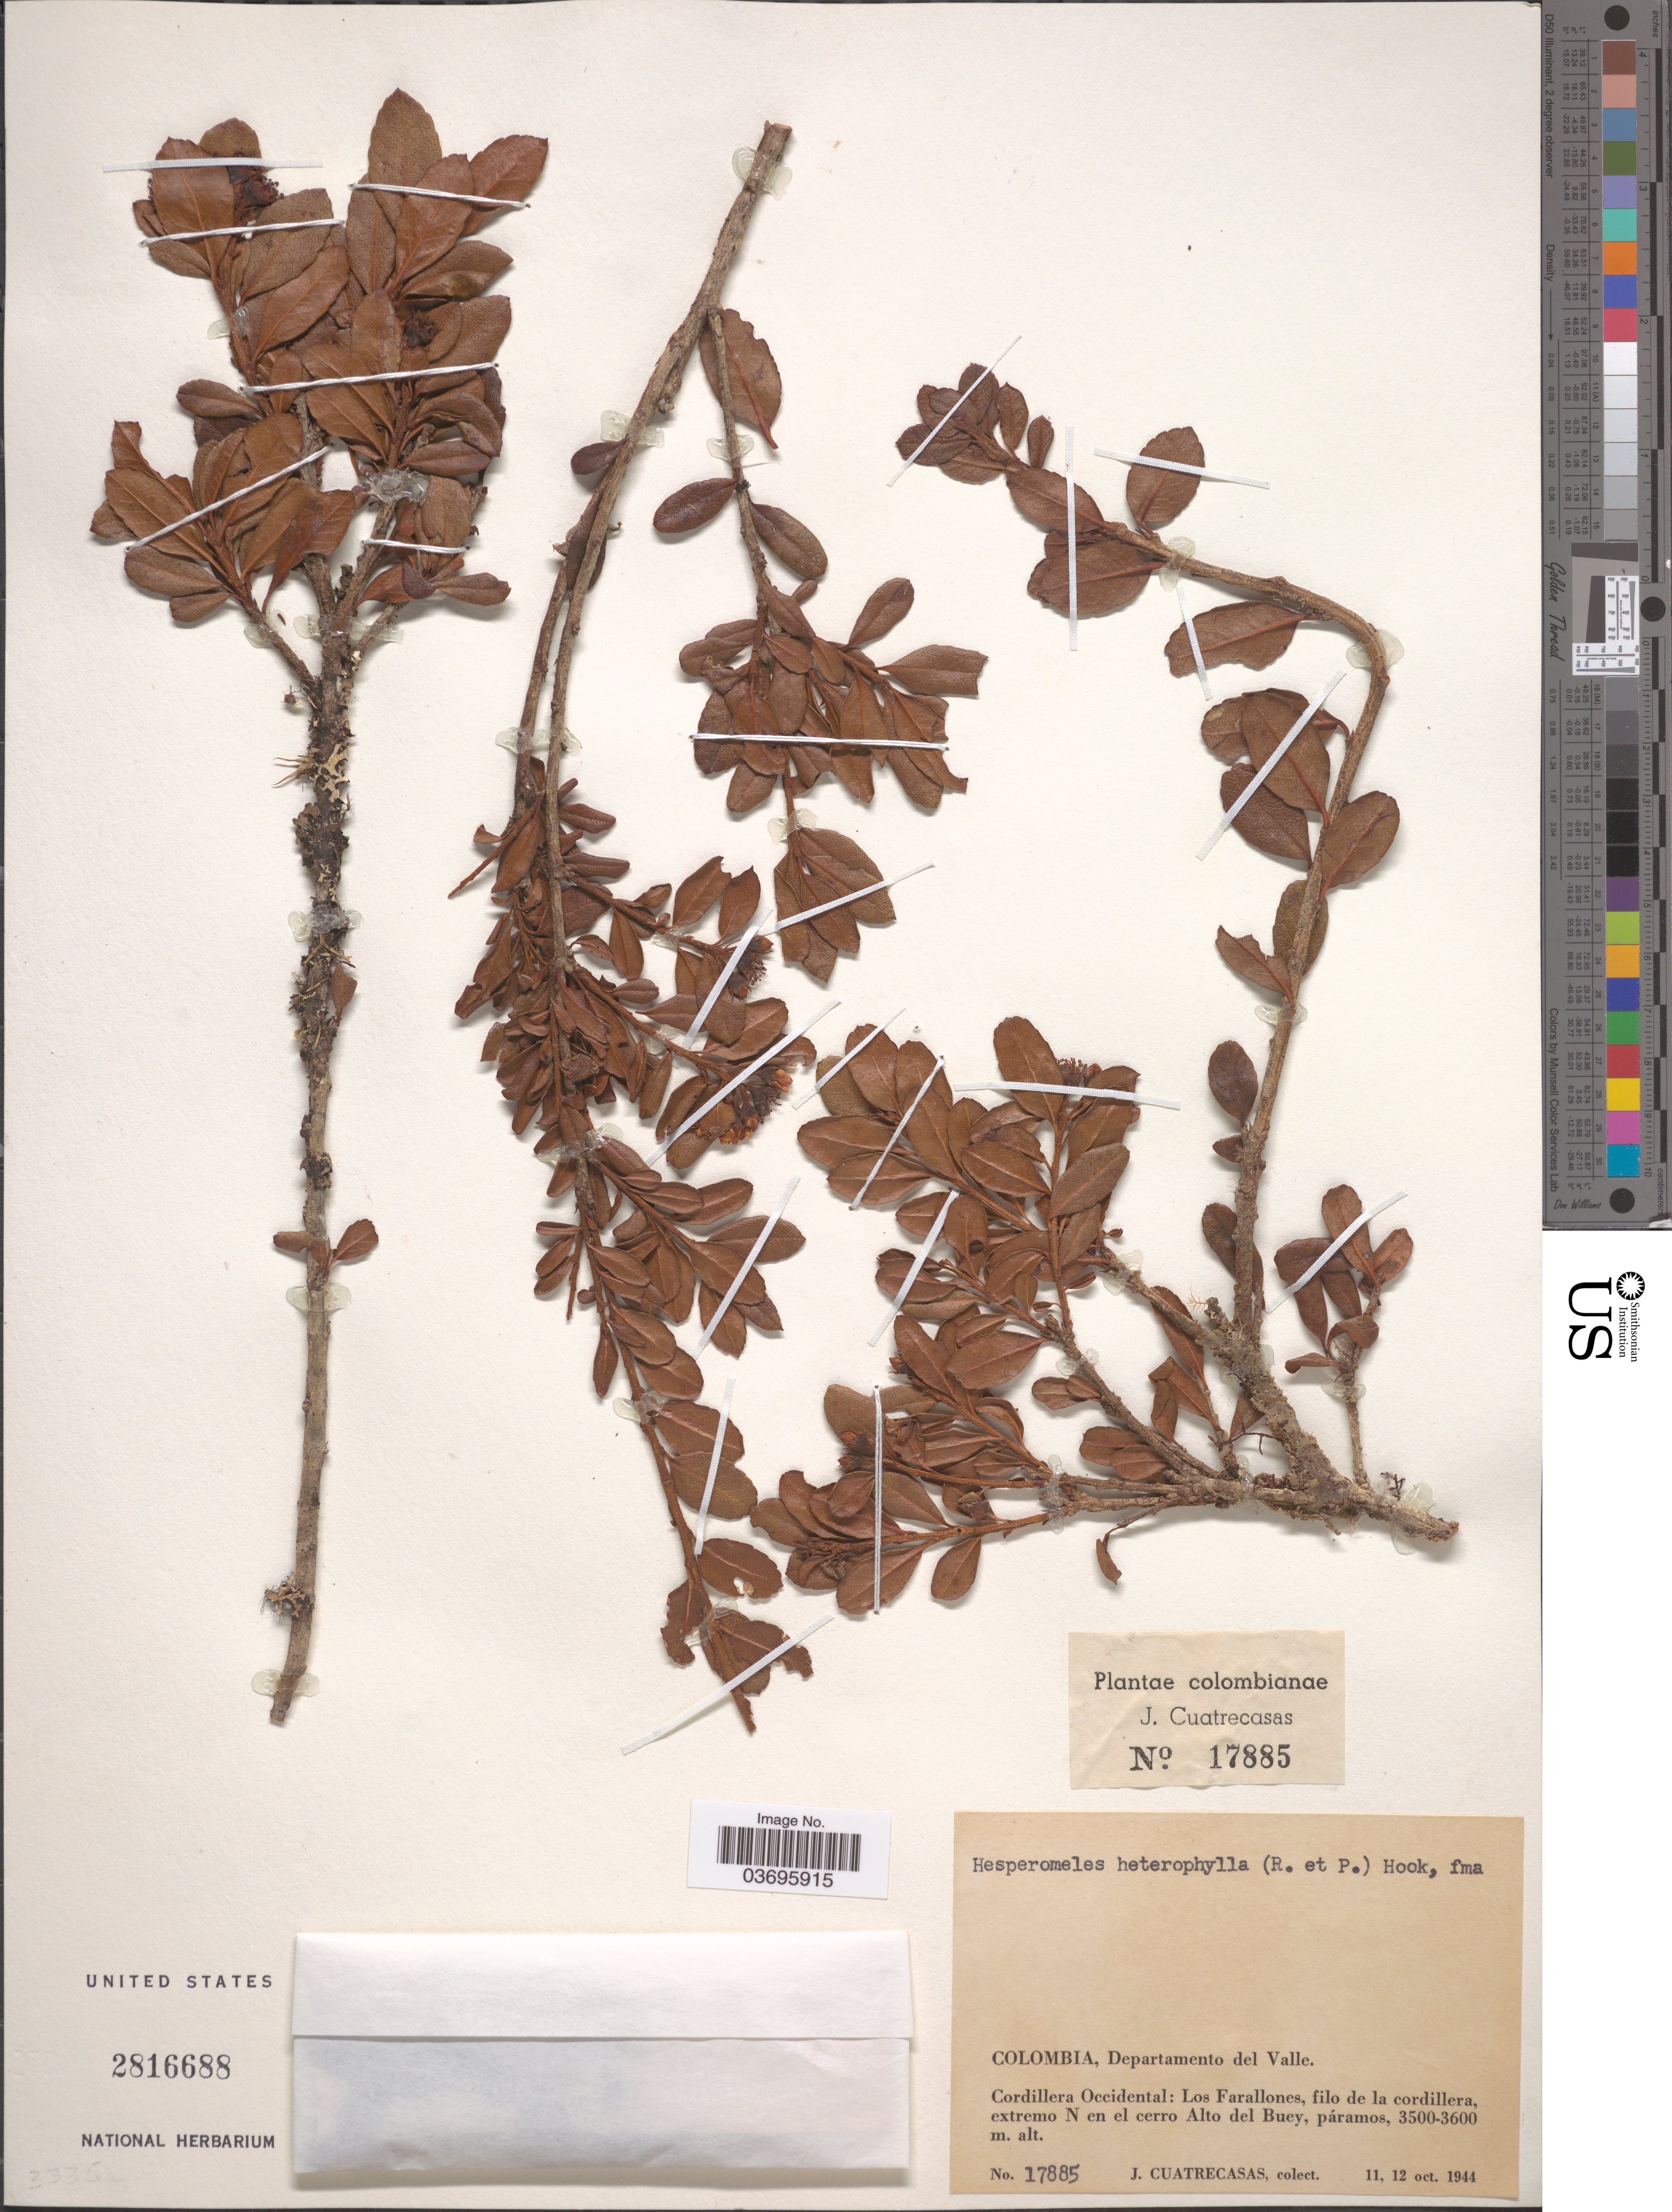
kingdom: Plantae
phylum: Tracheophyta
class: Magnoliopsida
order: Rosales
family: Rosaceae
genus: Hesperomeles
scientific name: Hesperomeles heterophylla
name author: (Ruiz & Pav.) Hook.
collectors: J. Cuatrecasas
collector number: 17885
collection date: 1944-10-11/1944-10-12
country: Colombia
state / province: Valle del Cauca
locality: Departamento del Valle. Cordillera Occidental: Los Farallones, filo de la cordillera, extremo N en el cerro Alto del Buey.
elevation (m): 3500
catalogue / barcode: US 2816688